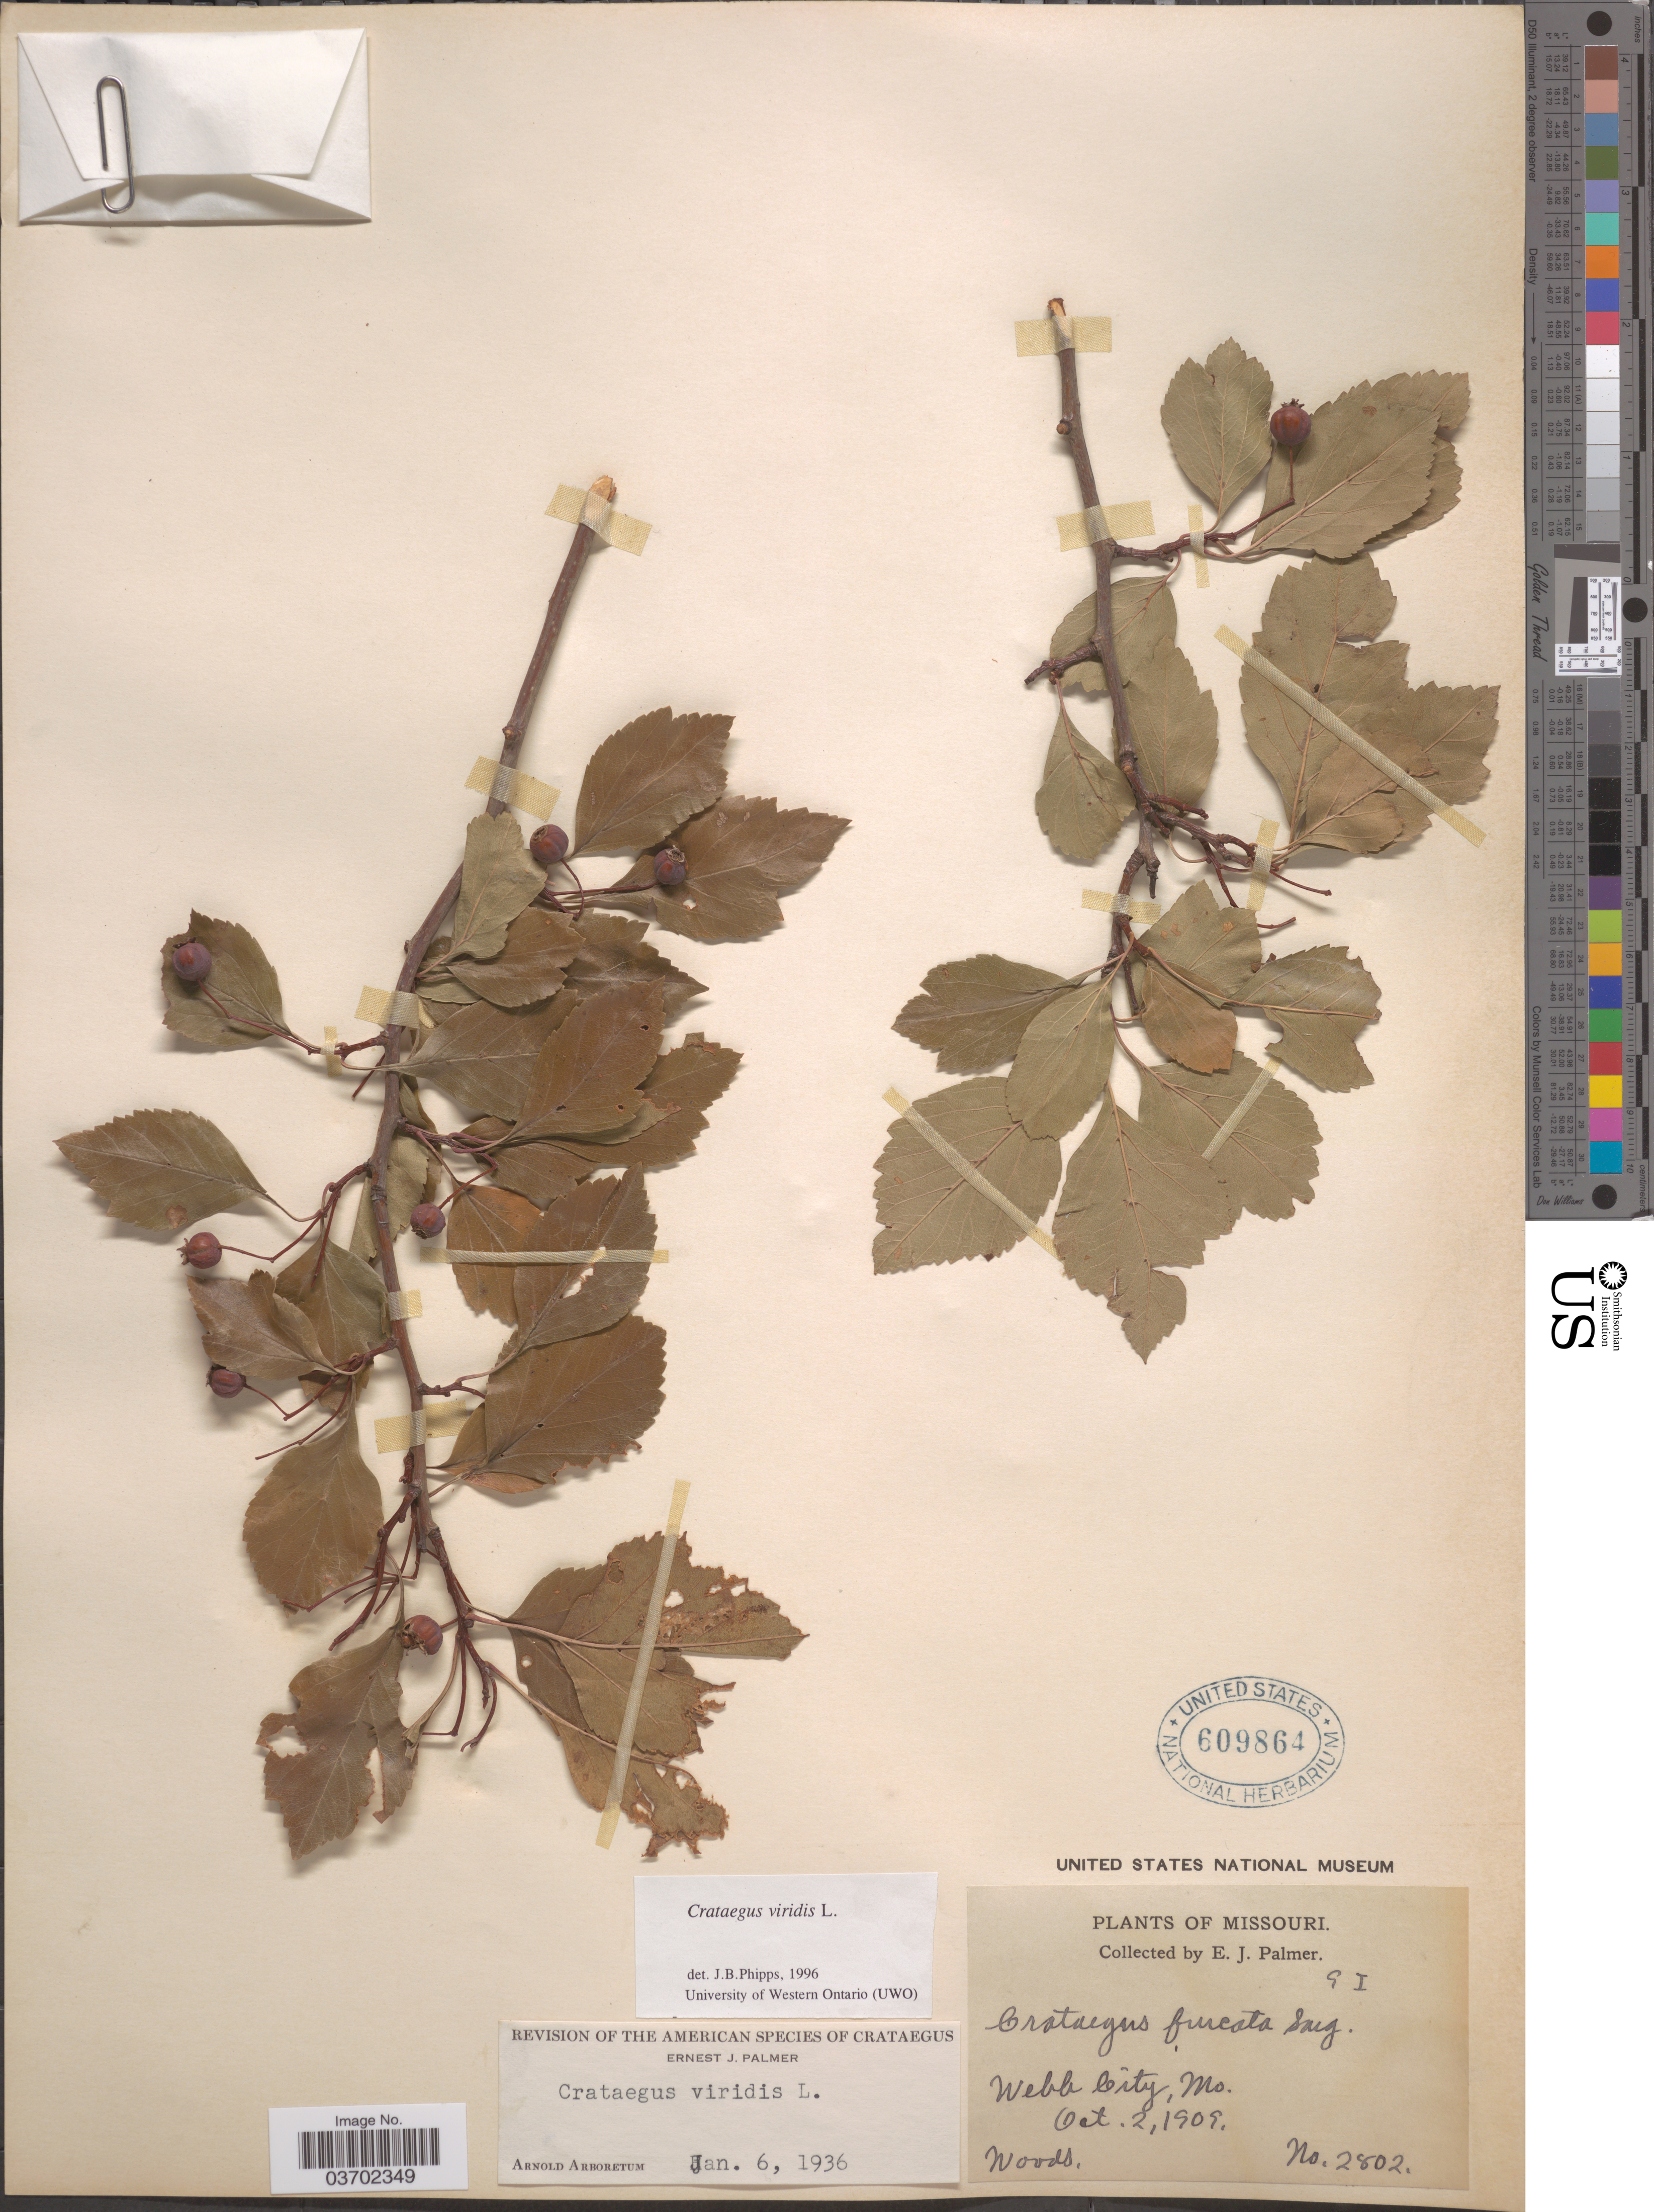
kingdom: Plantae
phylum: Tracheophyta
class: Magnoliopsida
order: Rosales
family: Rosaceae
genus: Crataegus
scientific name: Crataegus viridis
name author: L.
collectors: E. J. Palmer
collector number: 2802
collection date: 1909-10-02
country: United States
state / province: Missouri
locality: Webb City.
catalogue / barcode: US 609864